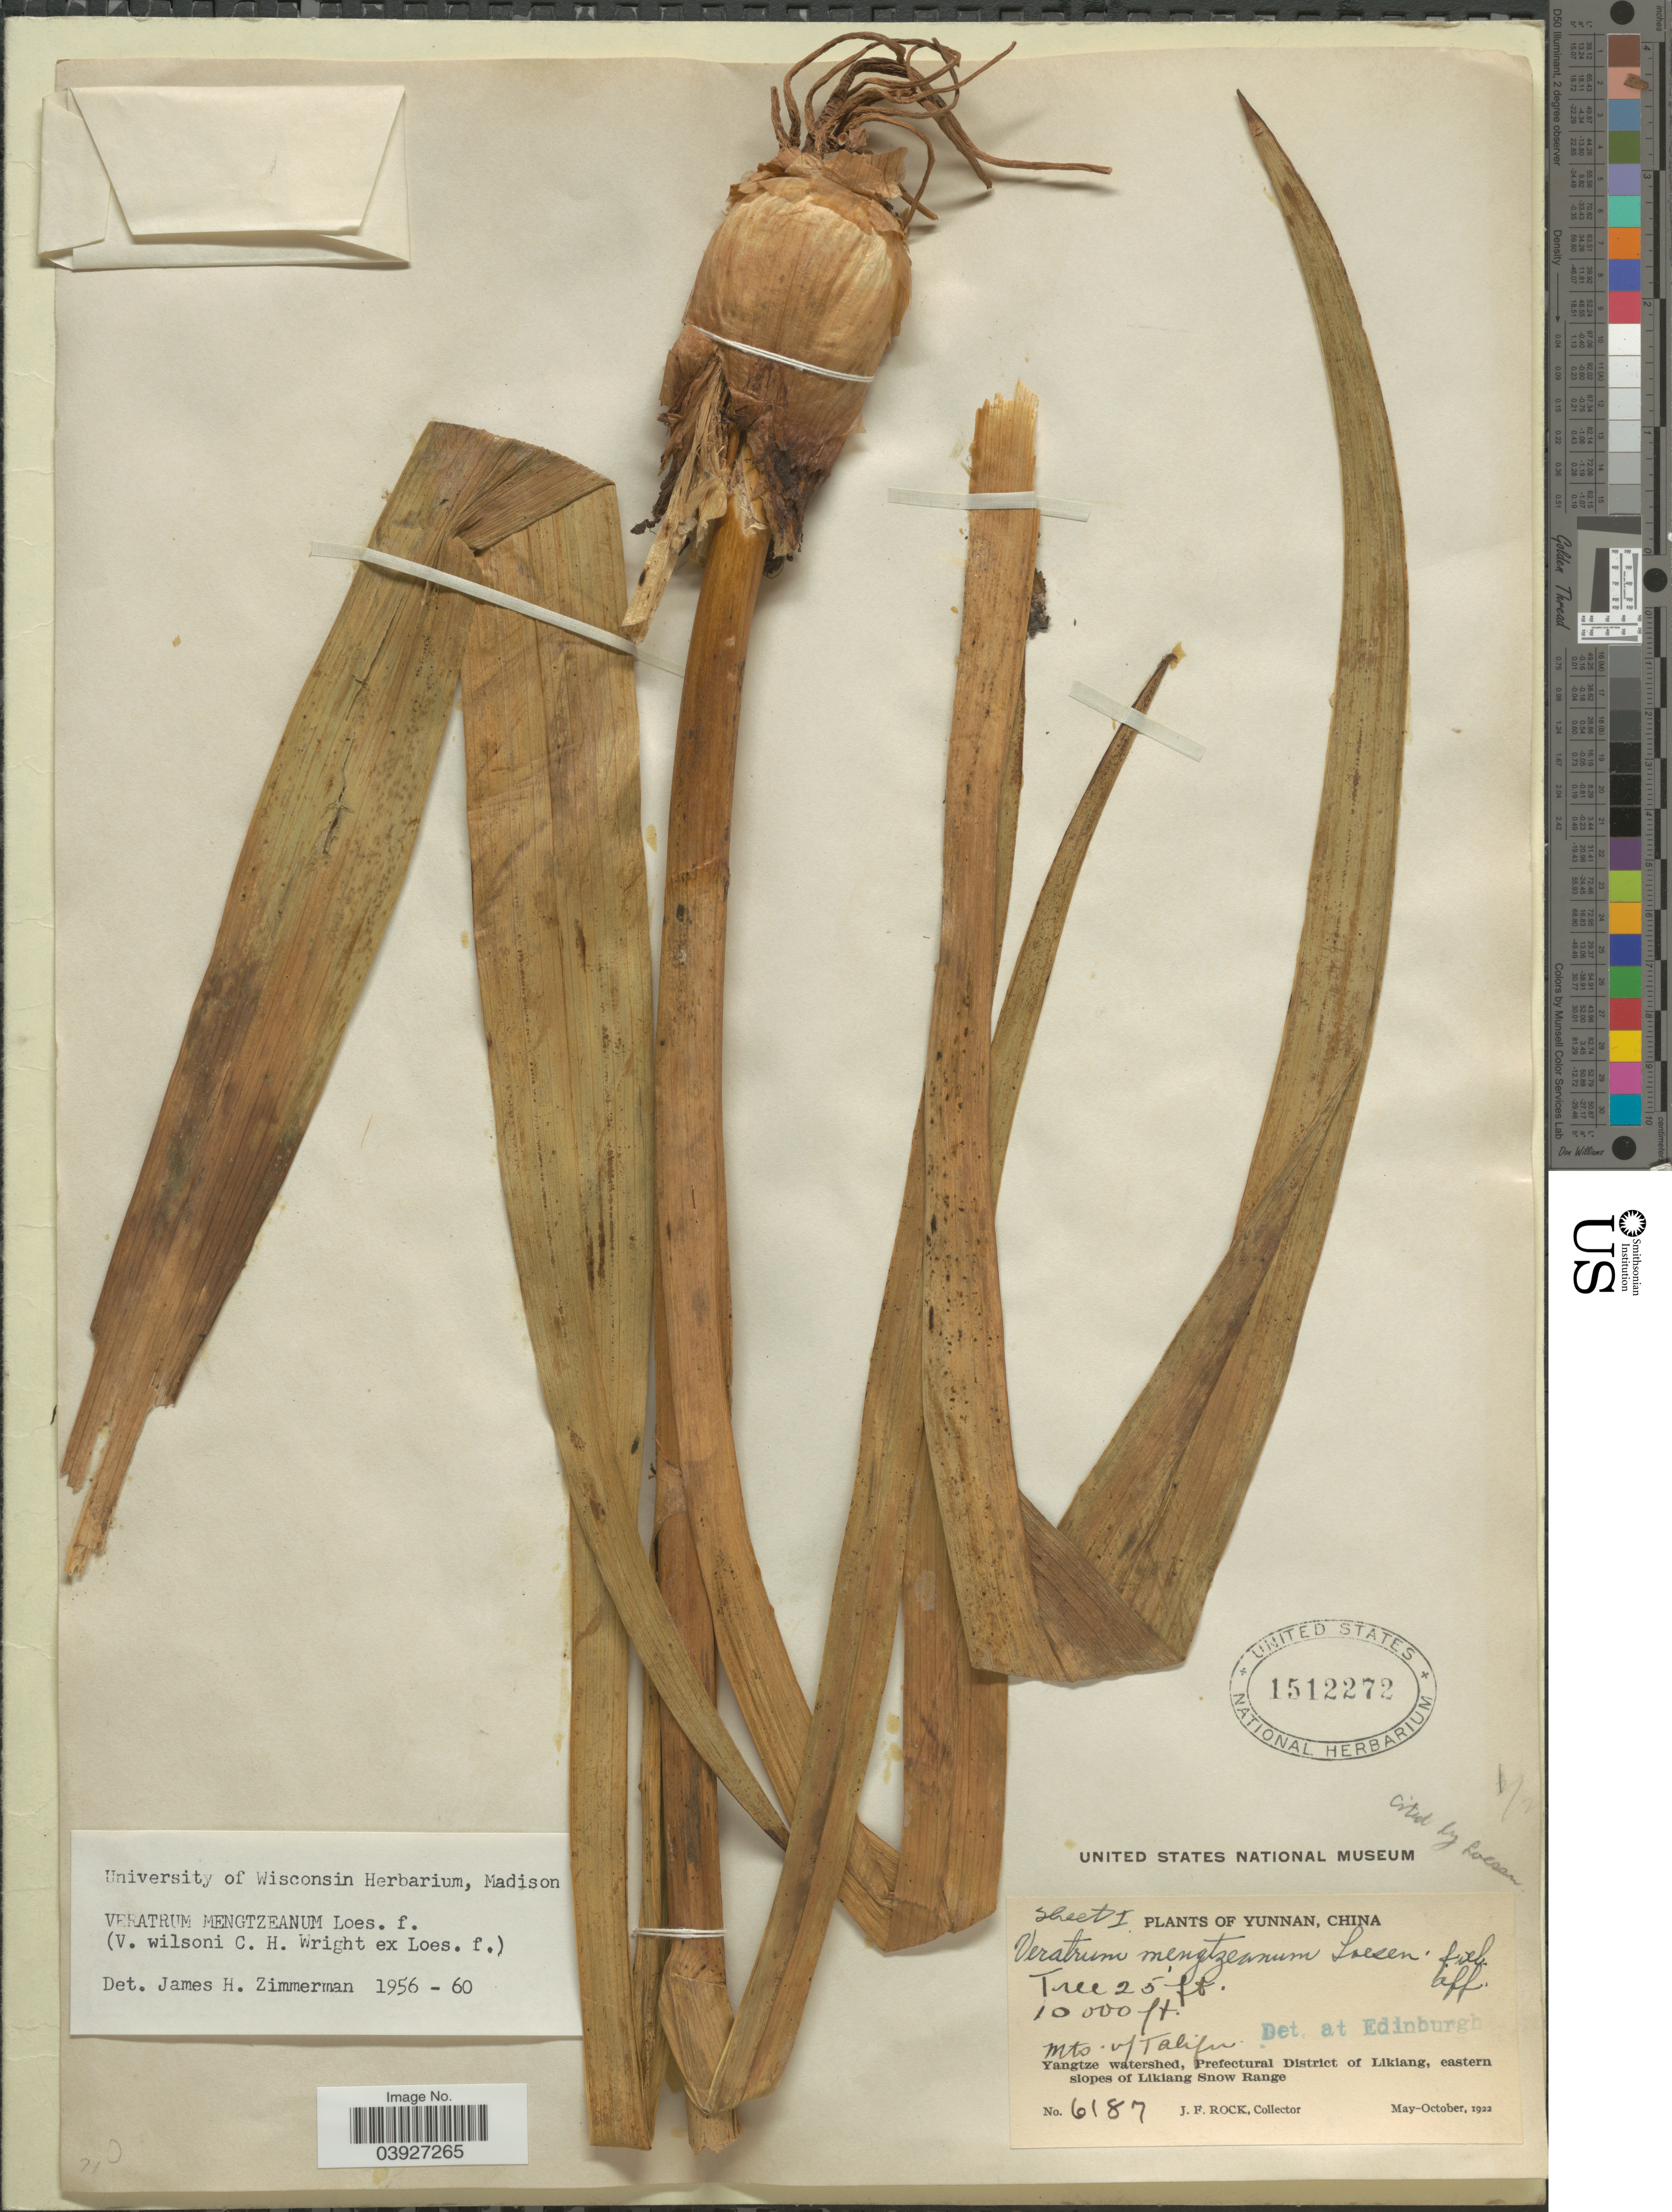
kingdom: Plantae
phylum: Tracheophyta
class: Liliopsida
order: Liliales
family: Melanthiaceae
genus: Veratrum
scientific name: Veratrum mengtzeanum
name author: Loes.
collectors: J. Rock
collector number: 6187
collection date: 1922-05/1922-10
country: China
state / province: Yunnan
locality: Mts. of Talifu. Yangtze watershed, Prefectural District of Likiang, eastern slopes of Likiang Snow Range.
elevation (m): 3048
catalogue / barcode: US 1512272